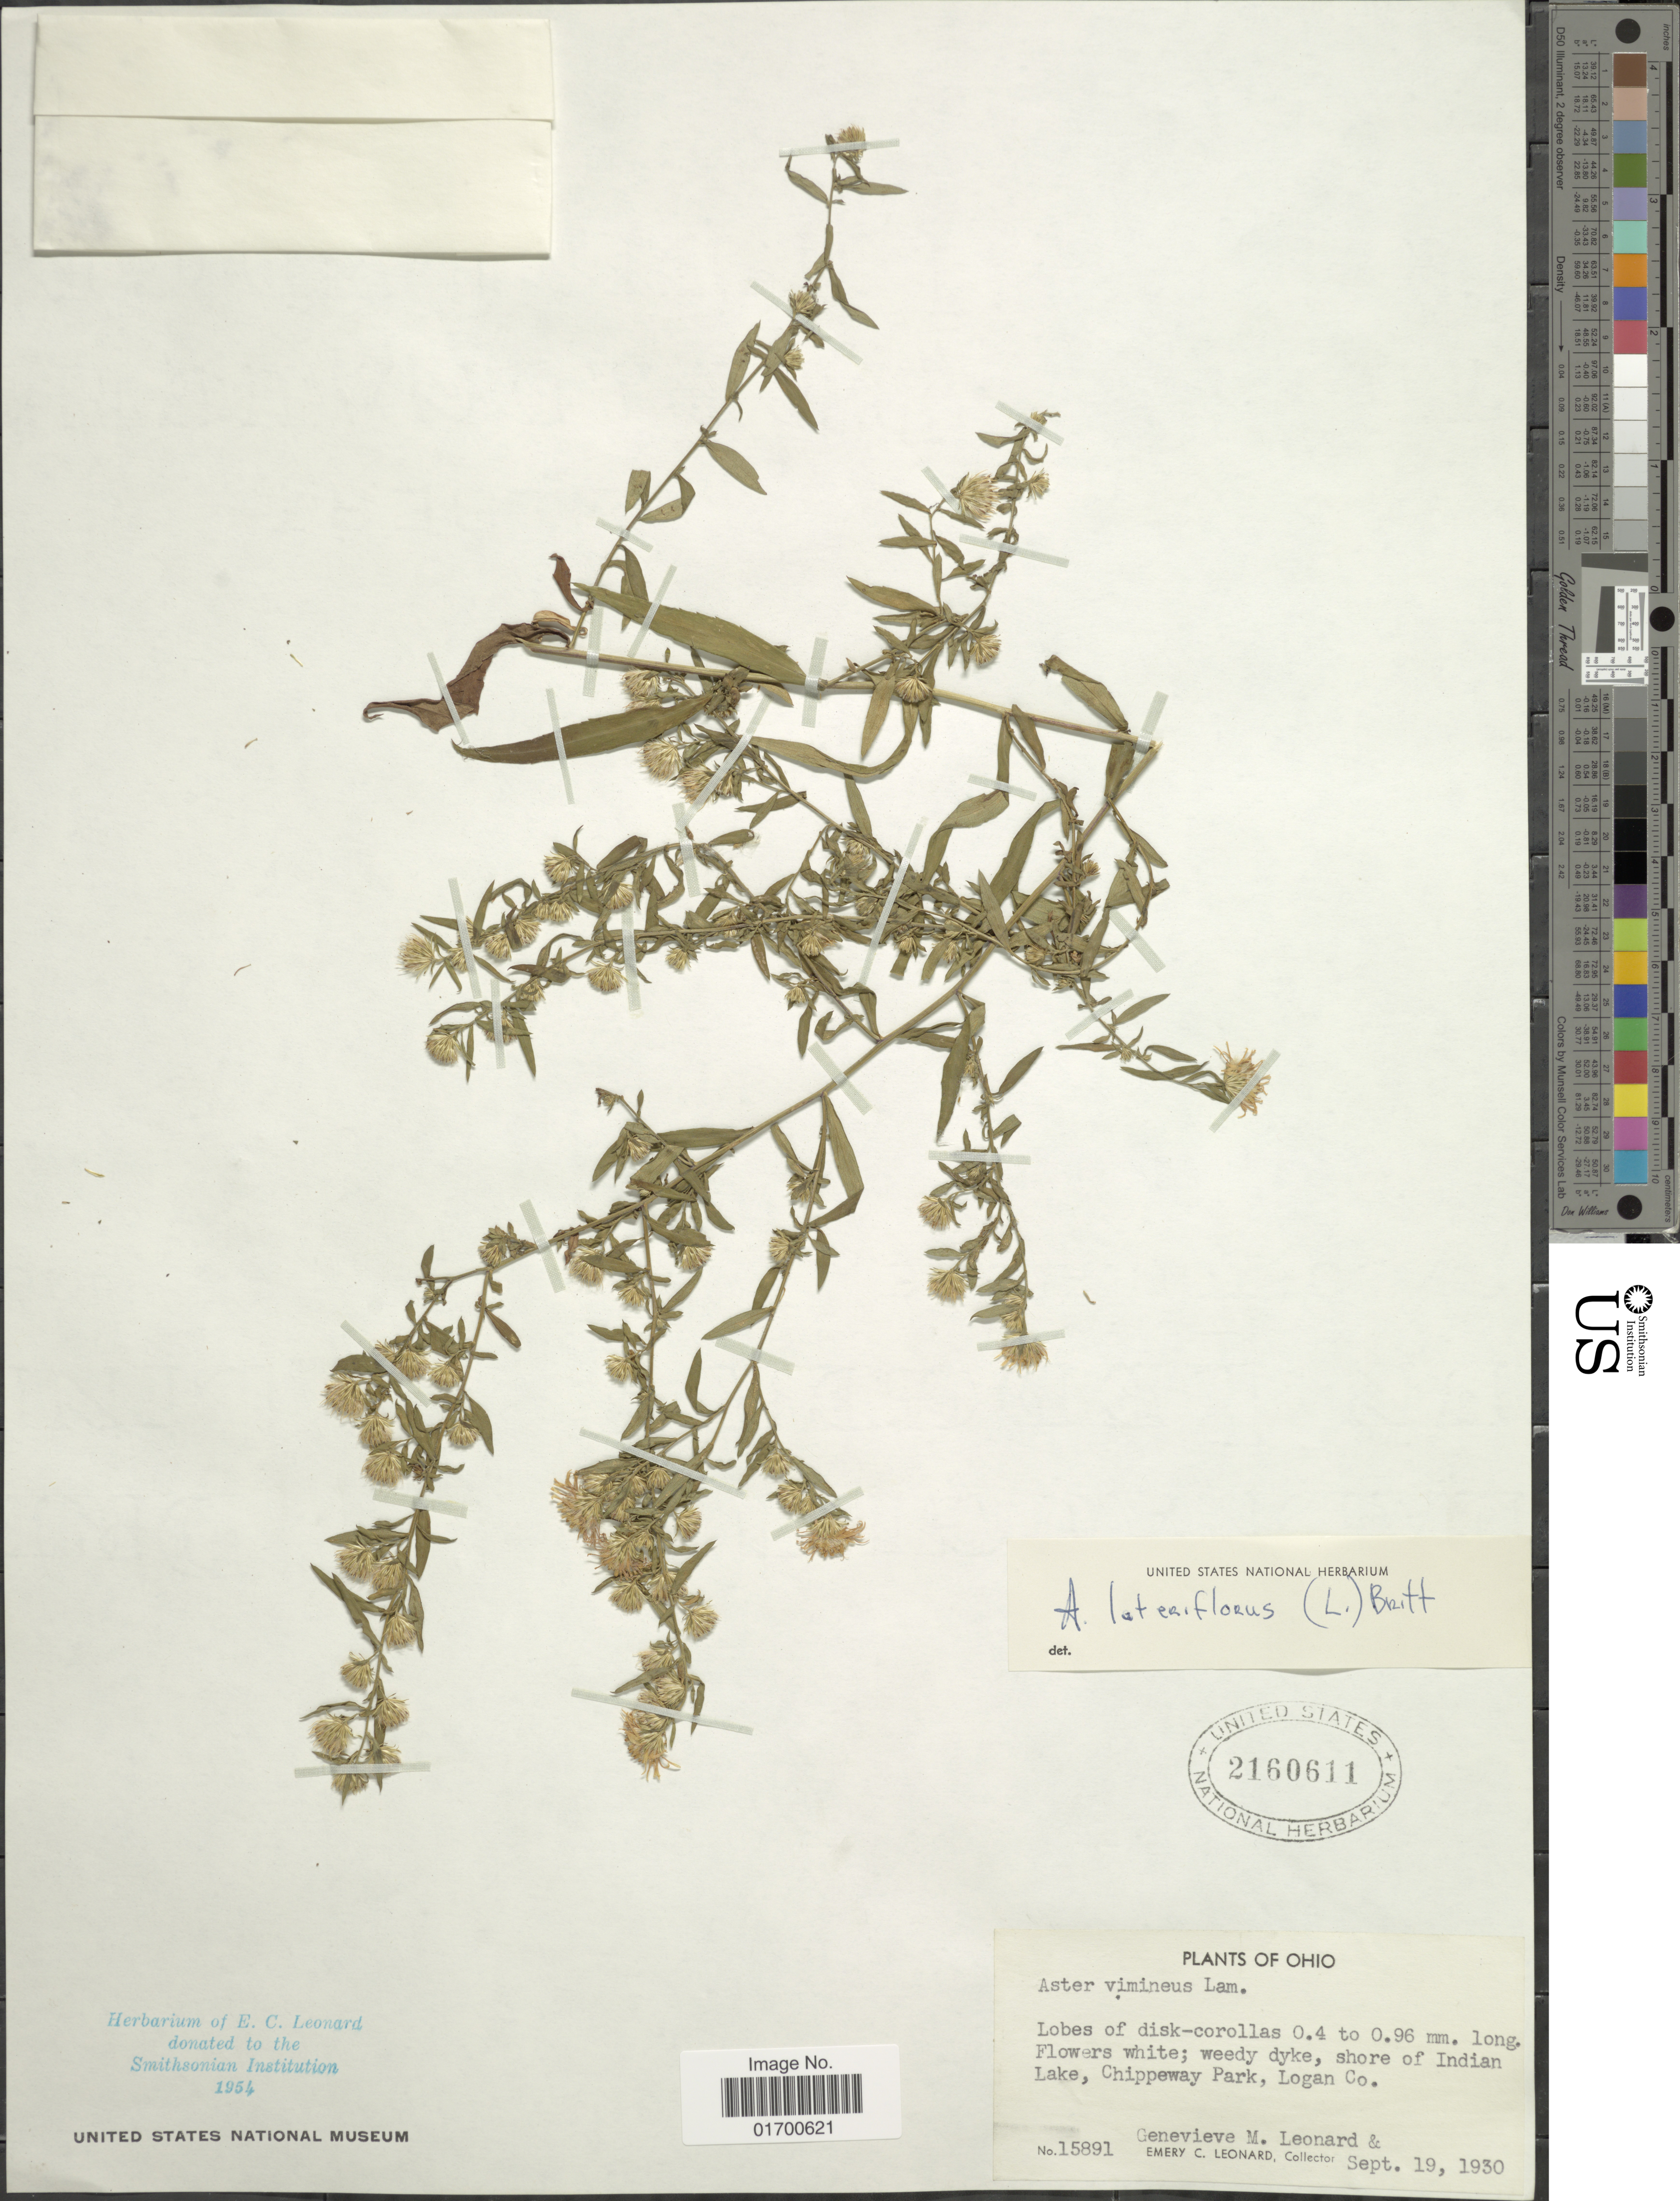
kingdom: Plantae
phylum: Tracheophyta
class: Magnoliopsida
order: Asterales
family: Asteraceae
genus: Symphyotrichum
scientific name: Symphyotrichum lateriflorum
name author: (L.) Á. Löve & D. Löve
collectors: G. M. Leonard & E. C. Leonard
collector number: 15891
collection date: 1930-09-19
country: United States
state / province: Ohio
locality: Shore of Indian Lake, Chippeway Park, Logan Co.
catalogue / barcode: US 2160611